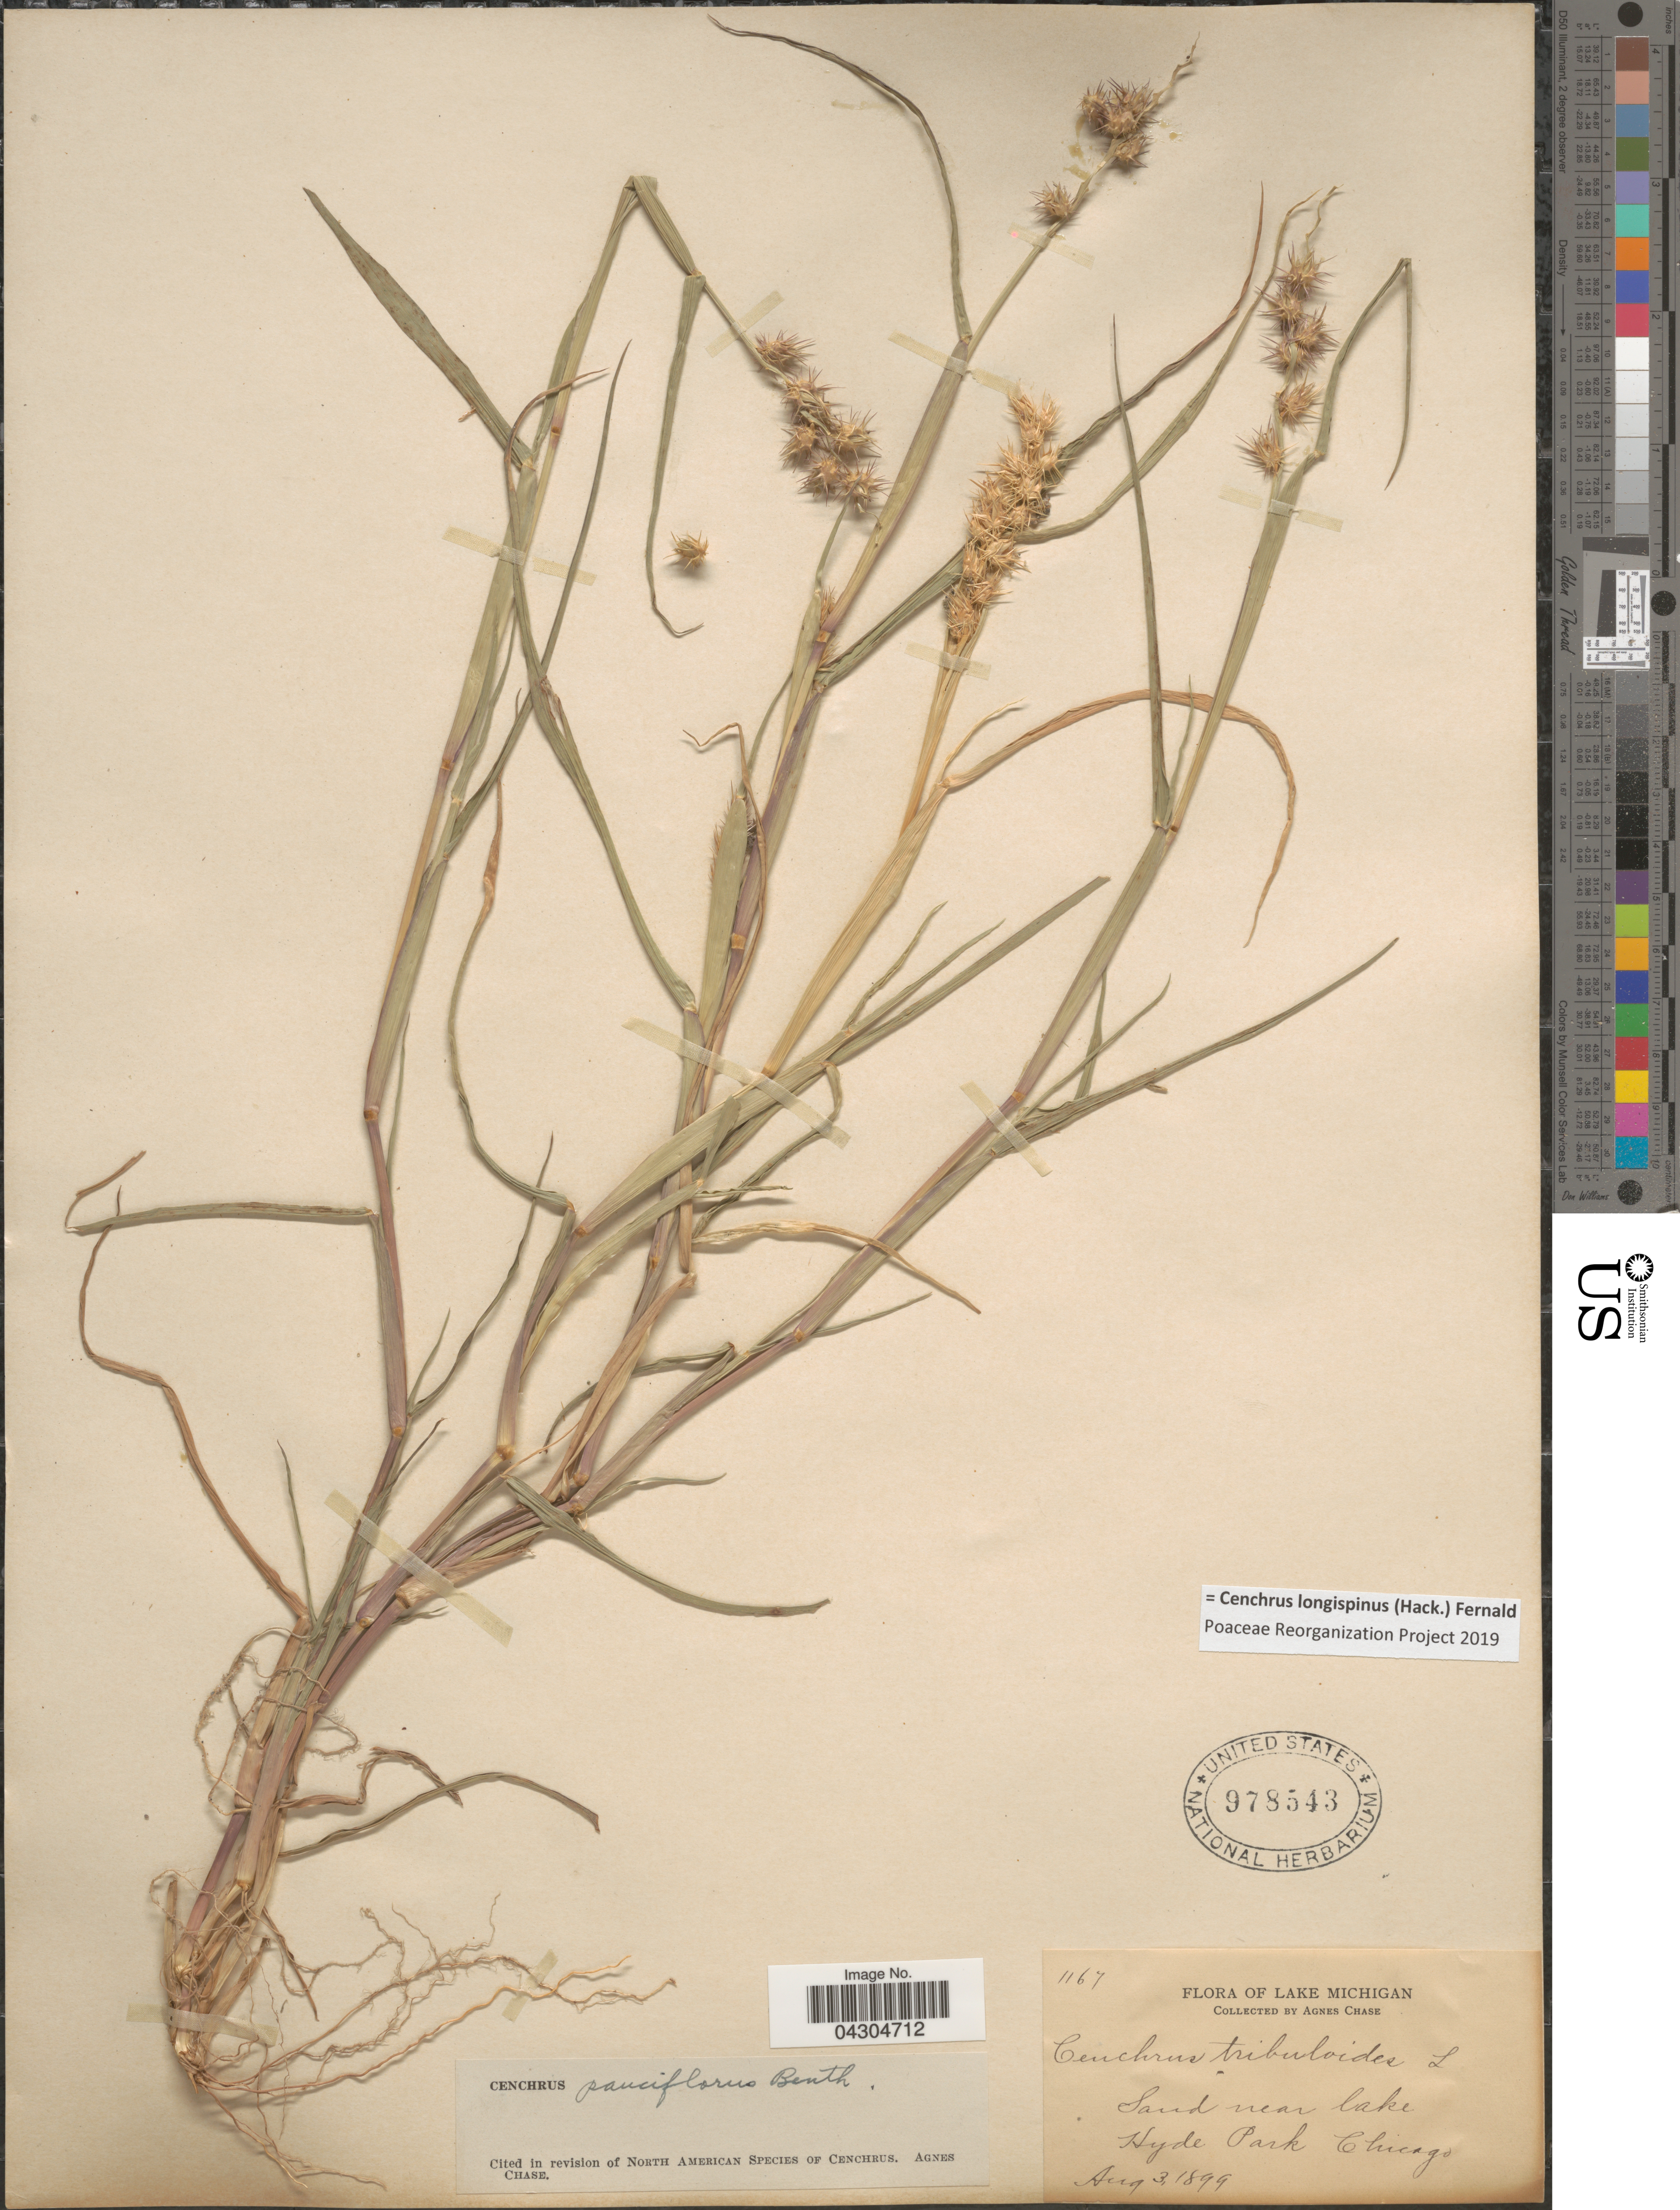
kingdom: Plantae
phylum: Tracheophyta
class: Liliopsida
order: Poales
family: Poaceae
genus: Cenchrus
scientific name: Cenchrus longispinus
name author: (Hack.) Fernald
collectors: A. Chase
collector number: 1167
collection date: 1899-08-03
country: United States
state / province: Illinois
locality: Lake Michigan. Sand near lake Hyde Park. Chicago.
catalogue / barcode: US 978543